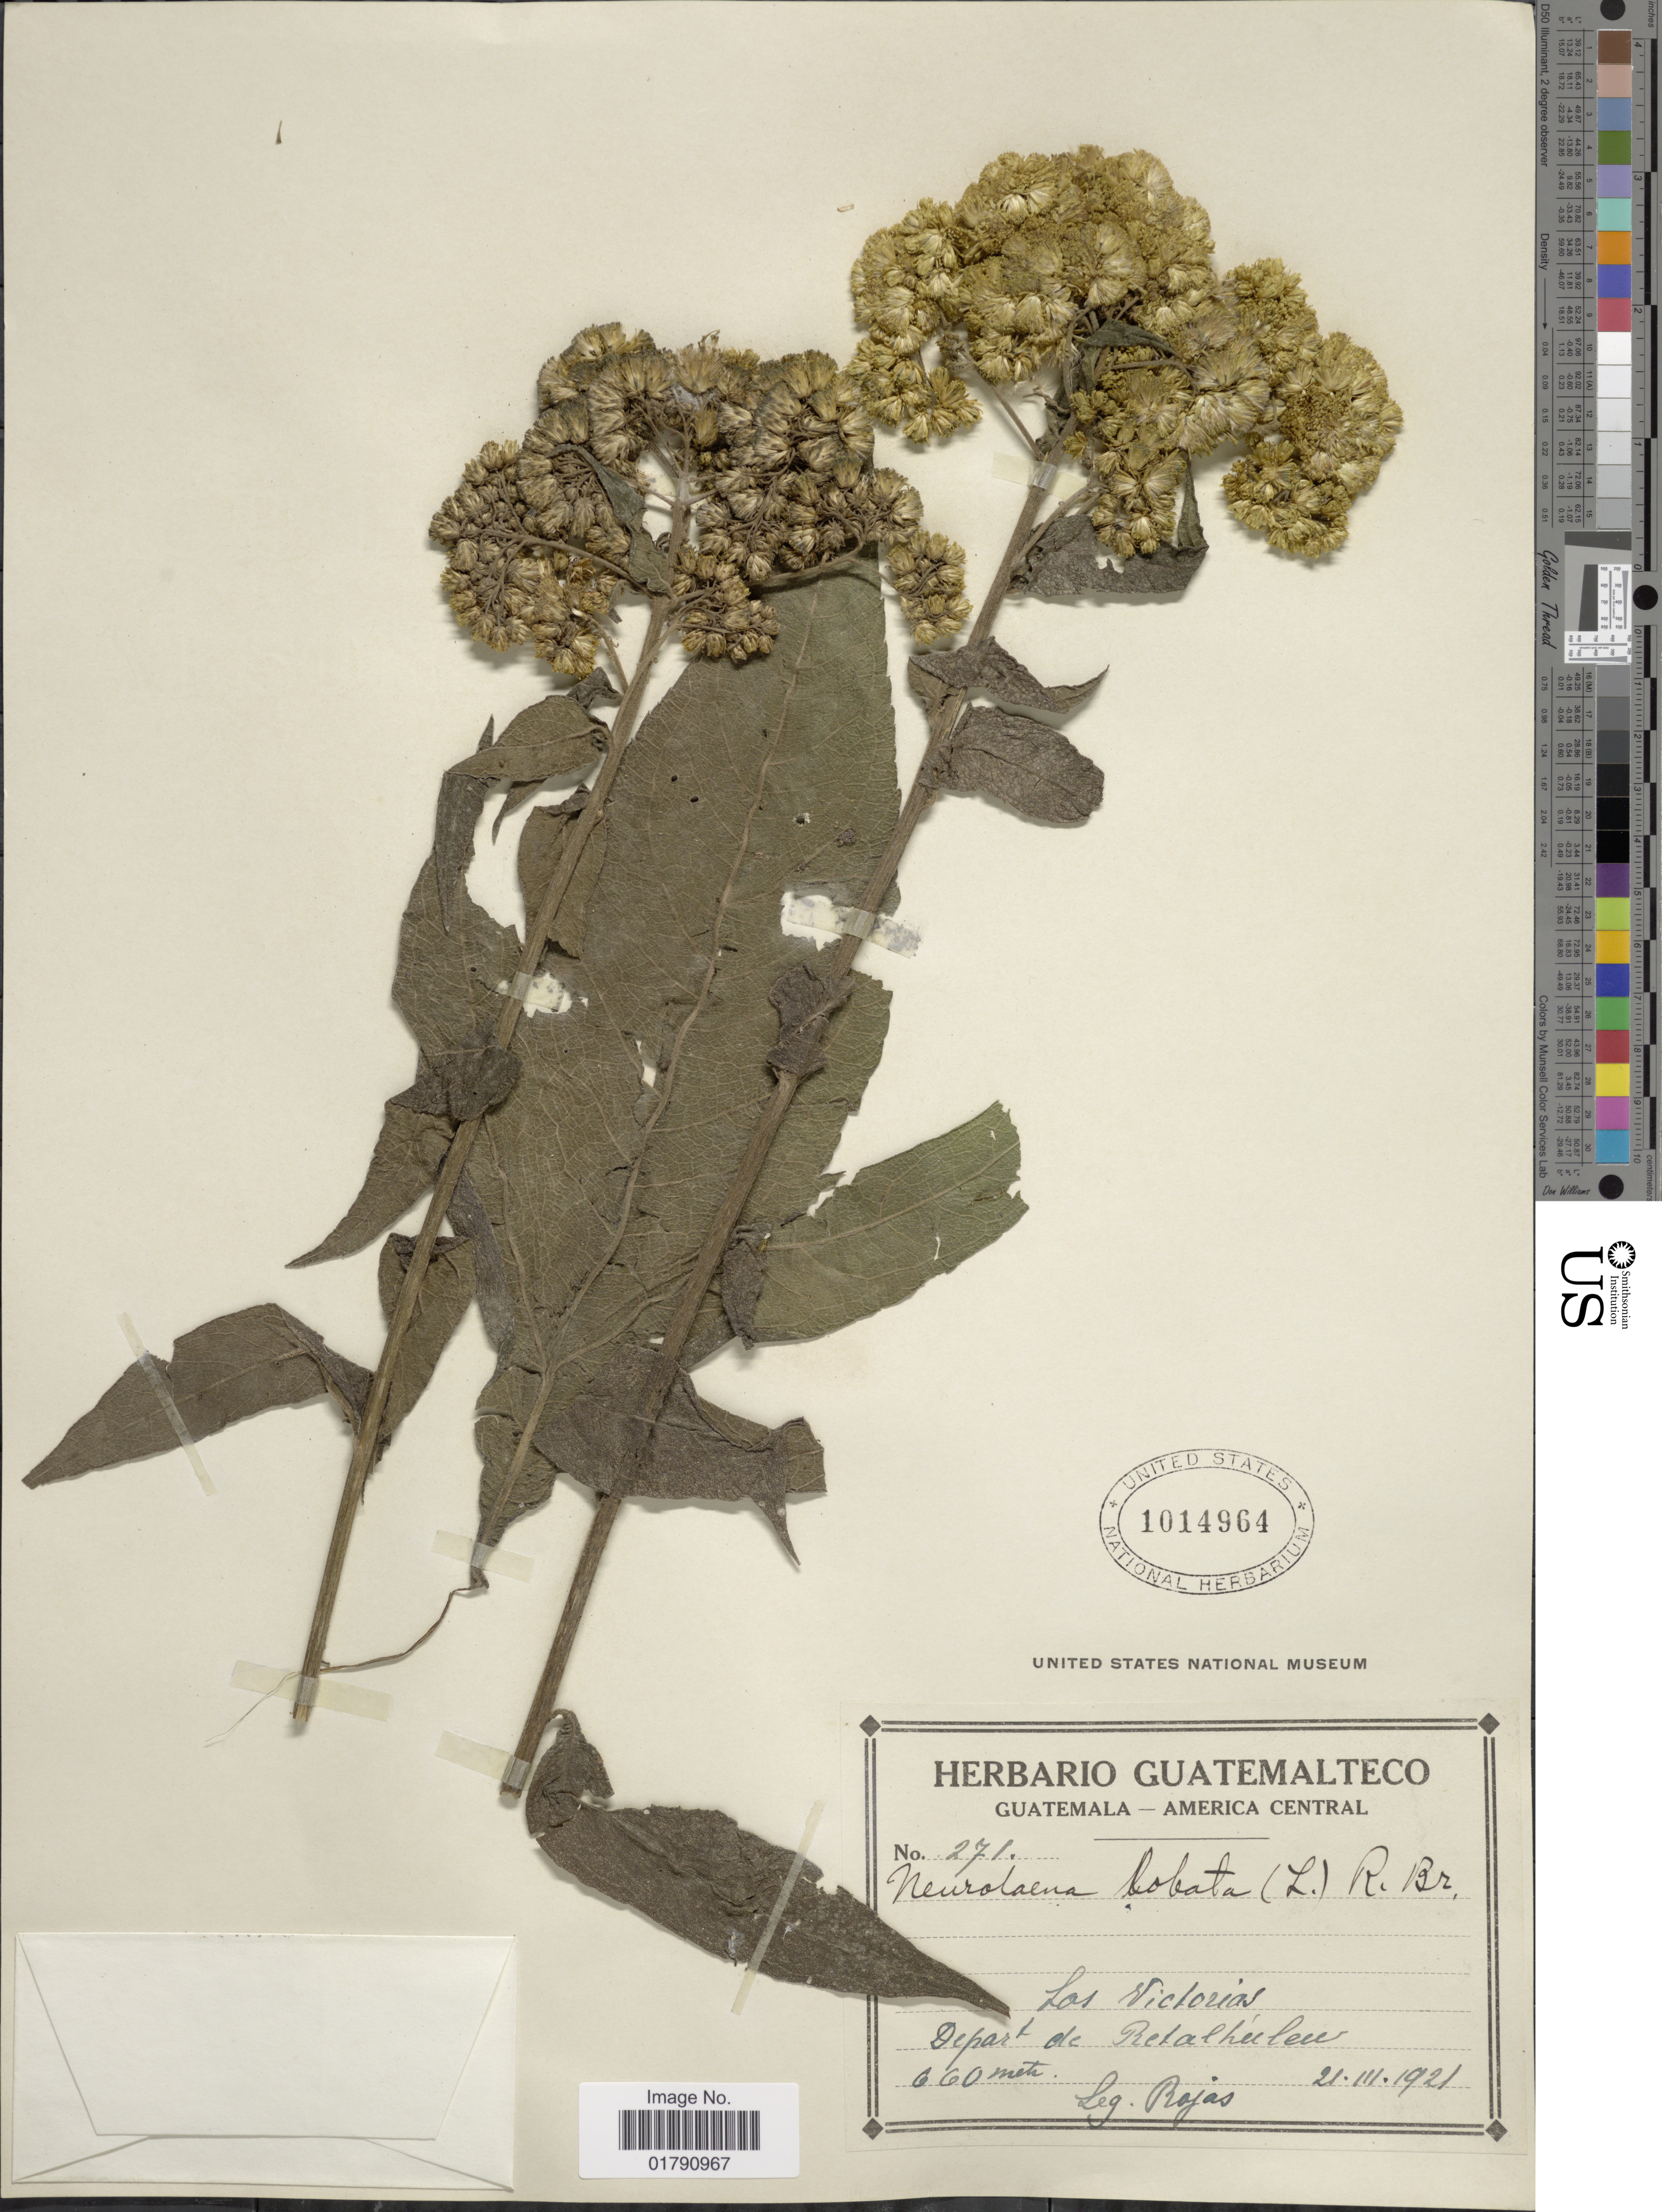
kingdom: Plantae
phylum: Tracheophyta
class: Magnoliopsida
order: Asterales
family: Asteraceae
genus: Neurolaena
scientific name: Neurolaena lobata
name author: (L.) R. Br. ex Cass.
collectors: Rojas, --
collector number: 271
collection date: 1921-03-21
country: Guatemala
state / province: Retalhuleu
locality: Las Victorias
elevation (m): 660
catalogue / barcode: US 1014964